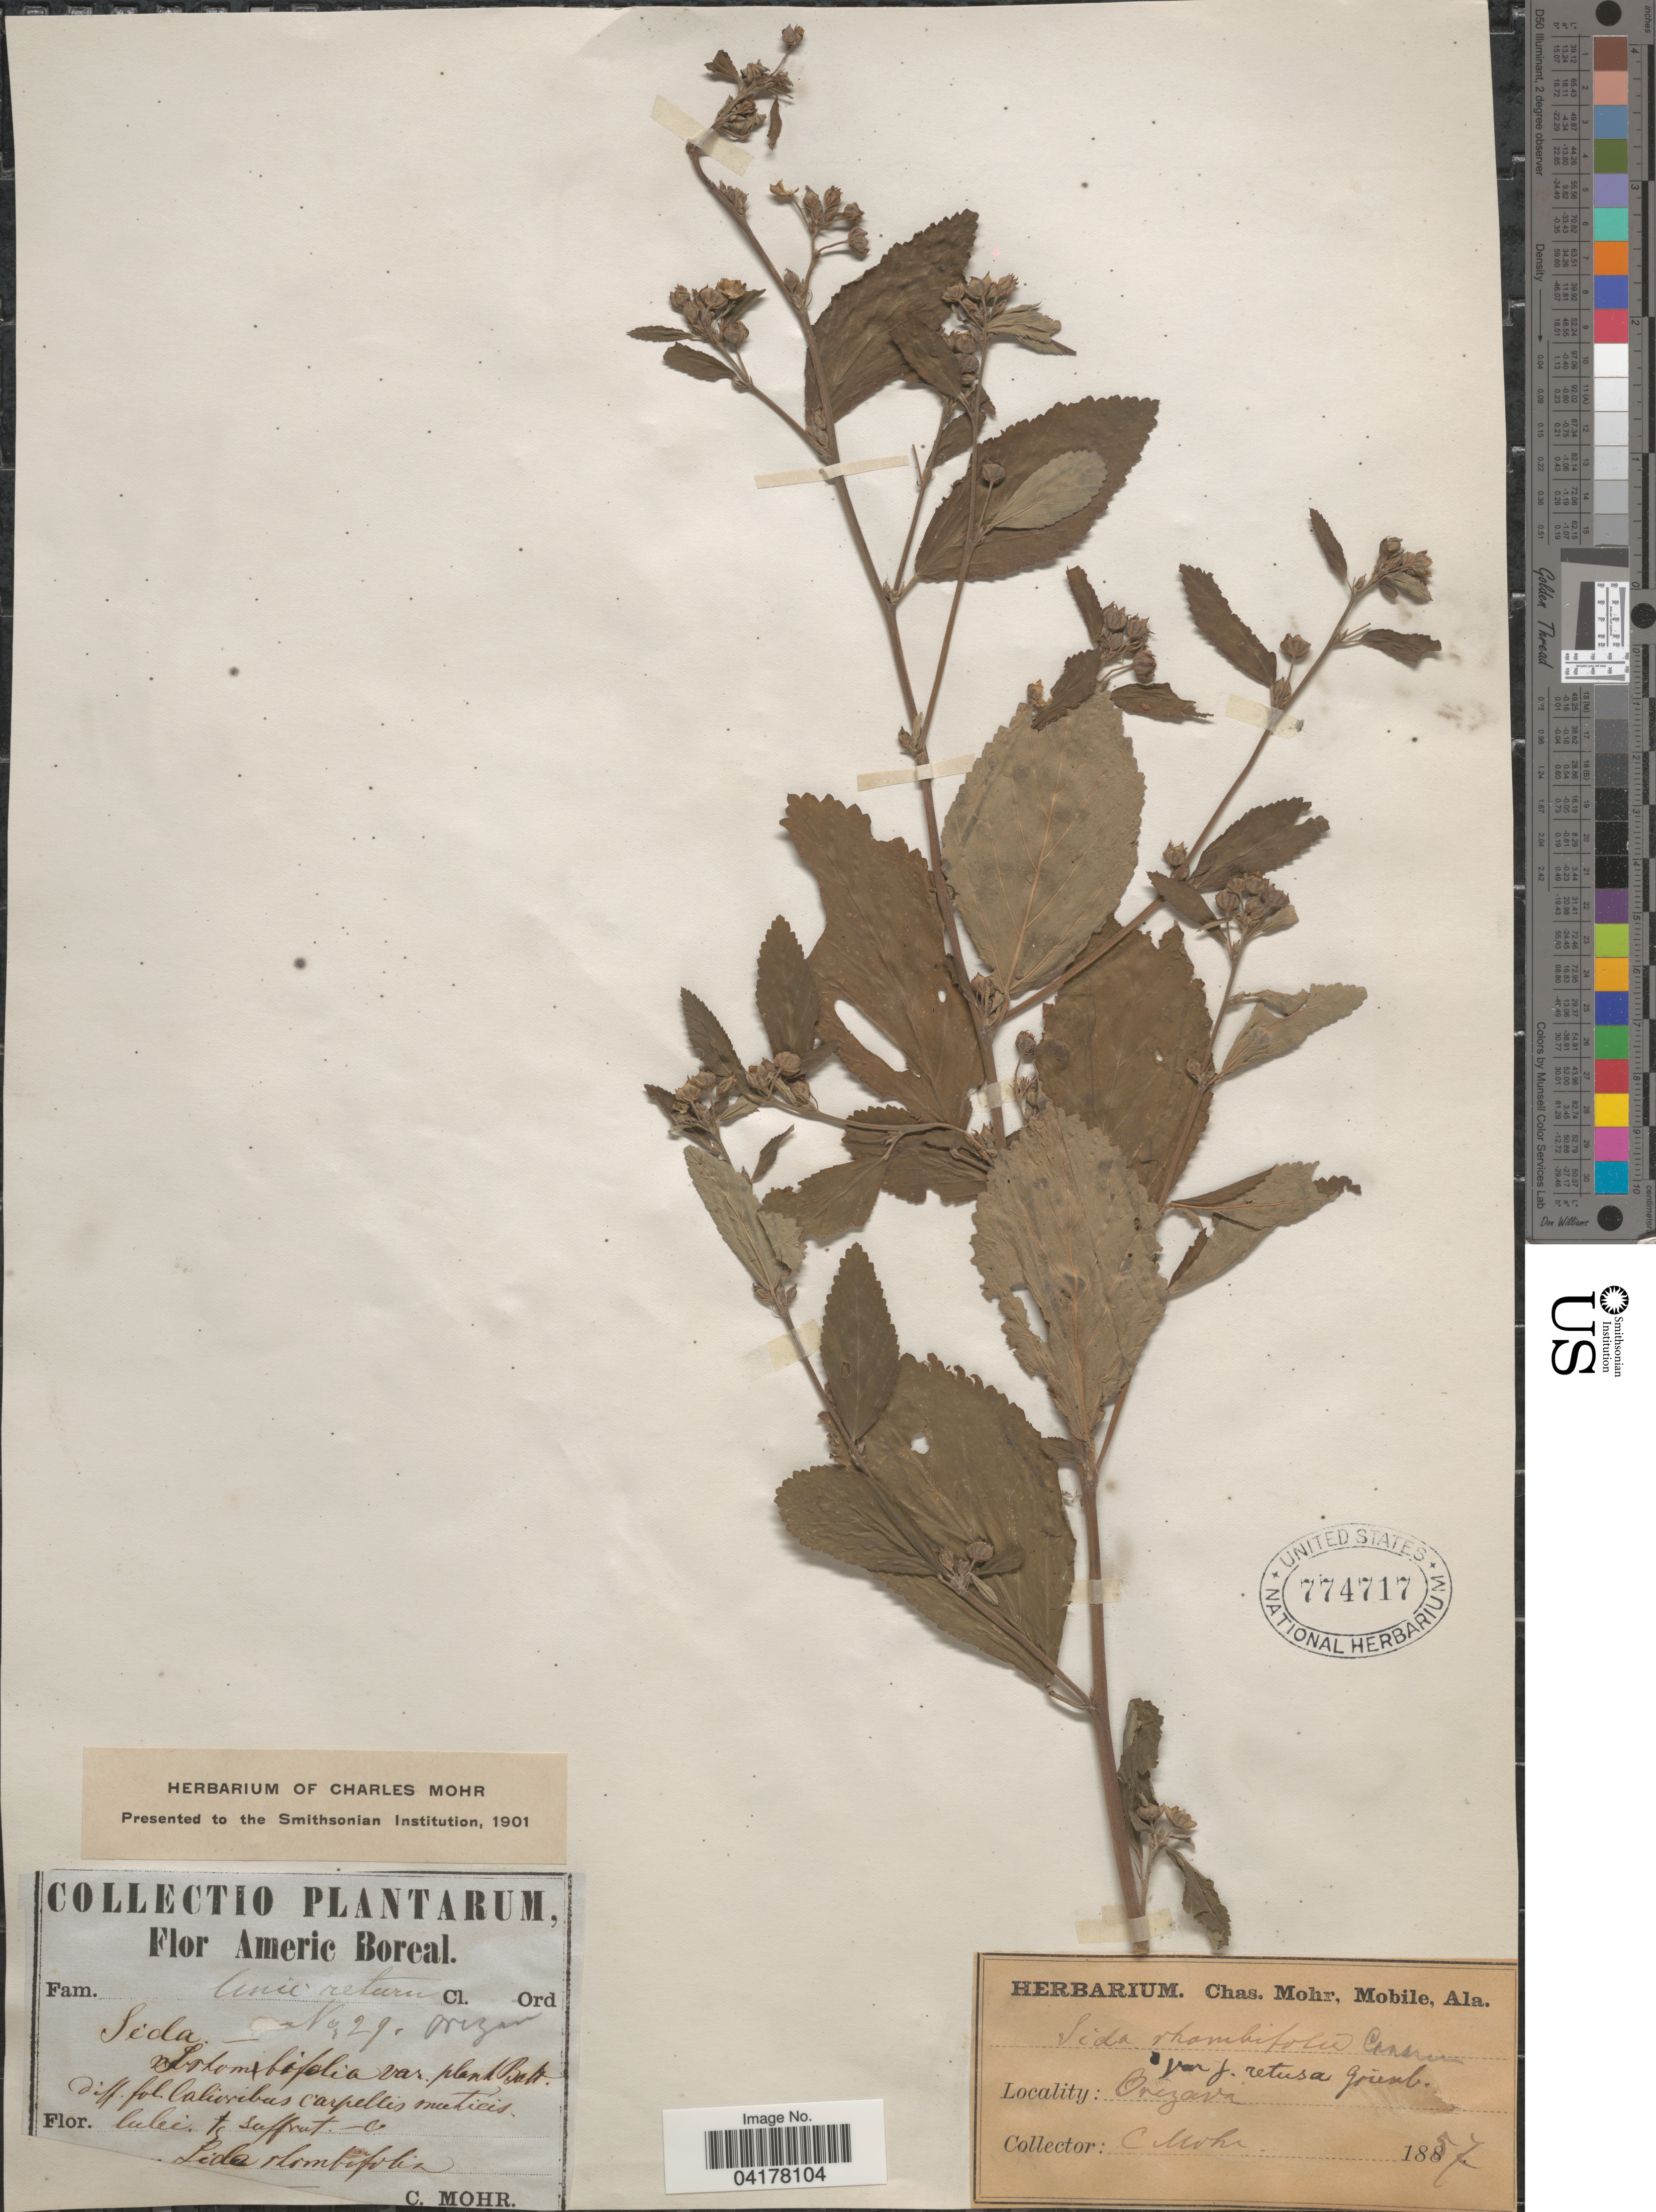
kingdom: Plantae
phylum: Tracheophyta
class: Magnoliopsida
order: Malvales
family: Malvaceae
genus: Sida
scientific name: Sida rhombifolia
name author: L.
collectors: Mohr, C. T. (herbarium)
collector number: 29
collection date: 1857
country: Mexico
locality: Amric Boreal. Orizaba.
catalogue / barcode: US 774717